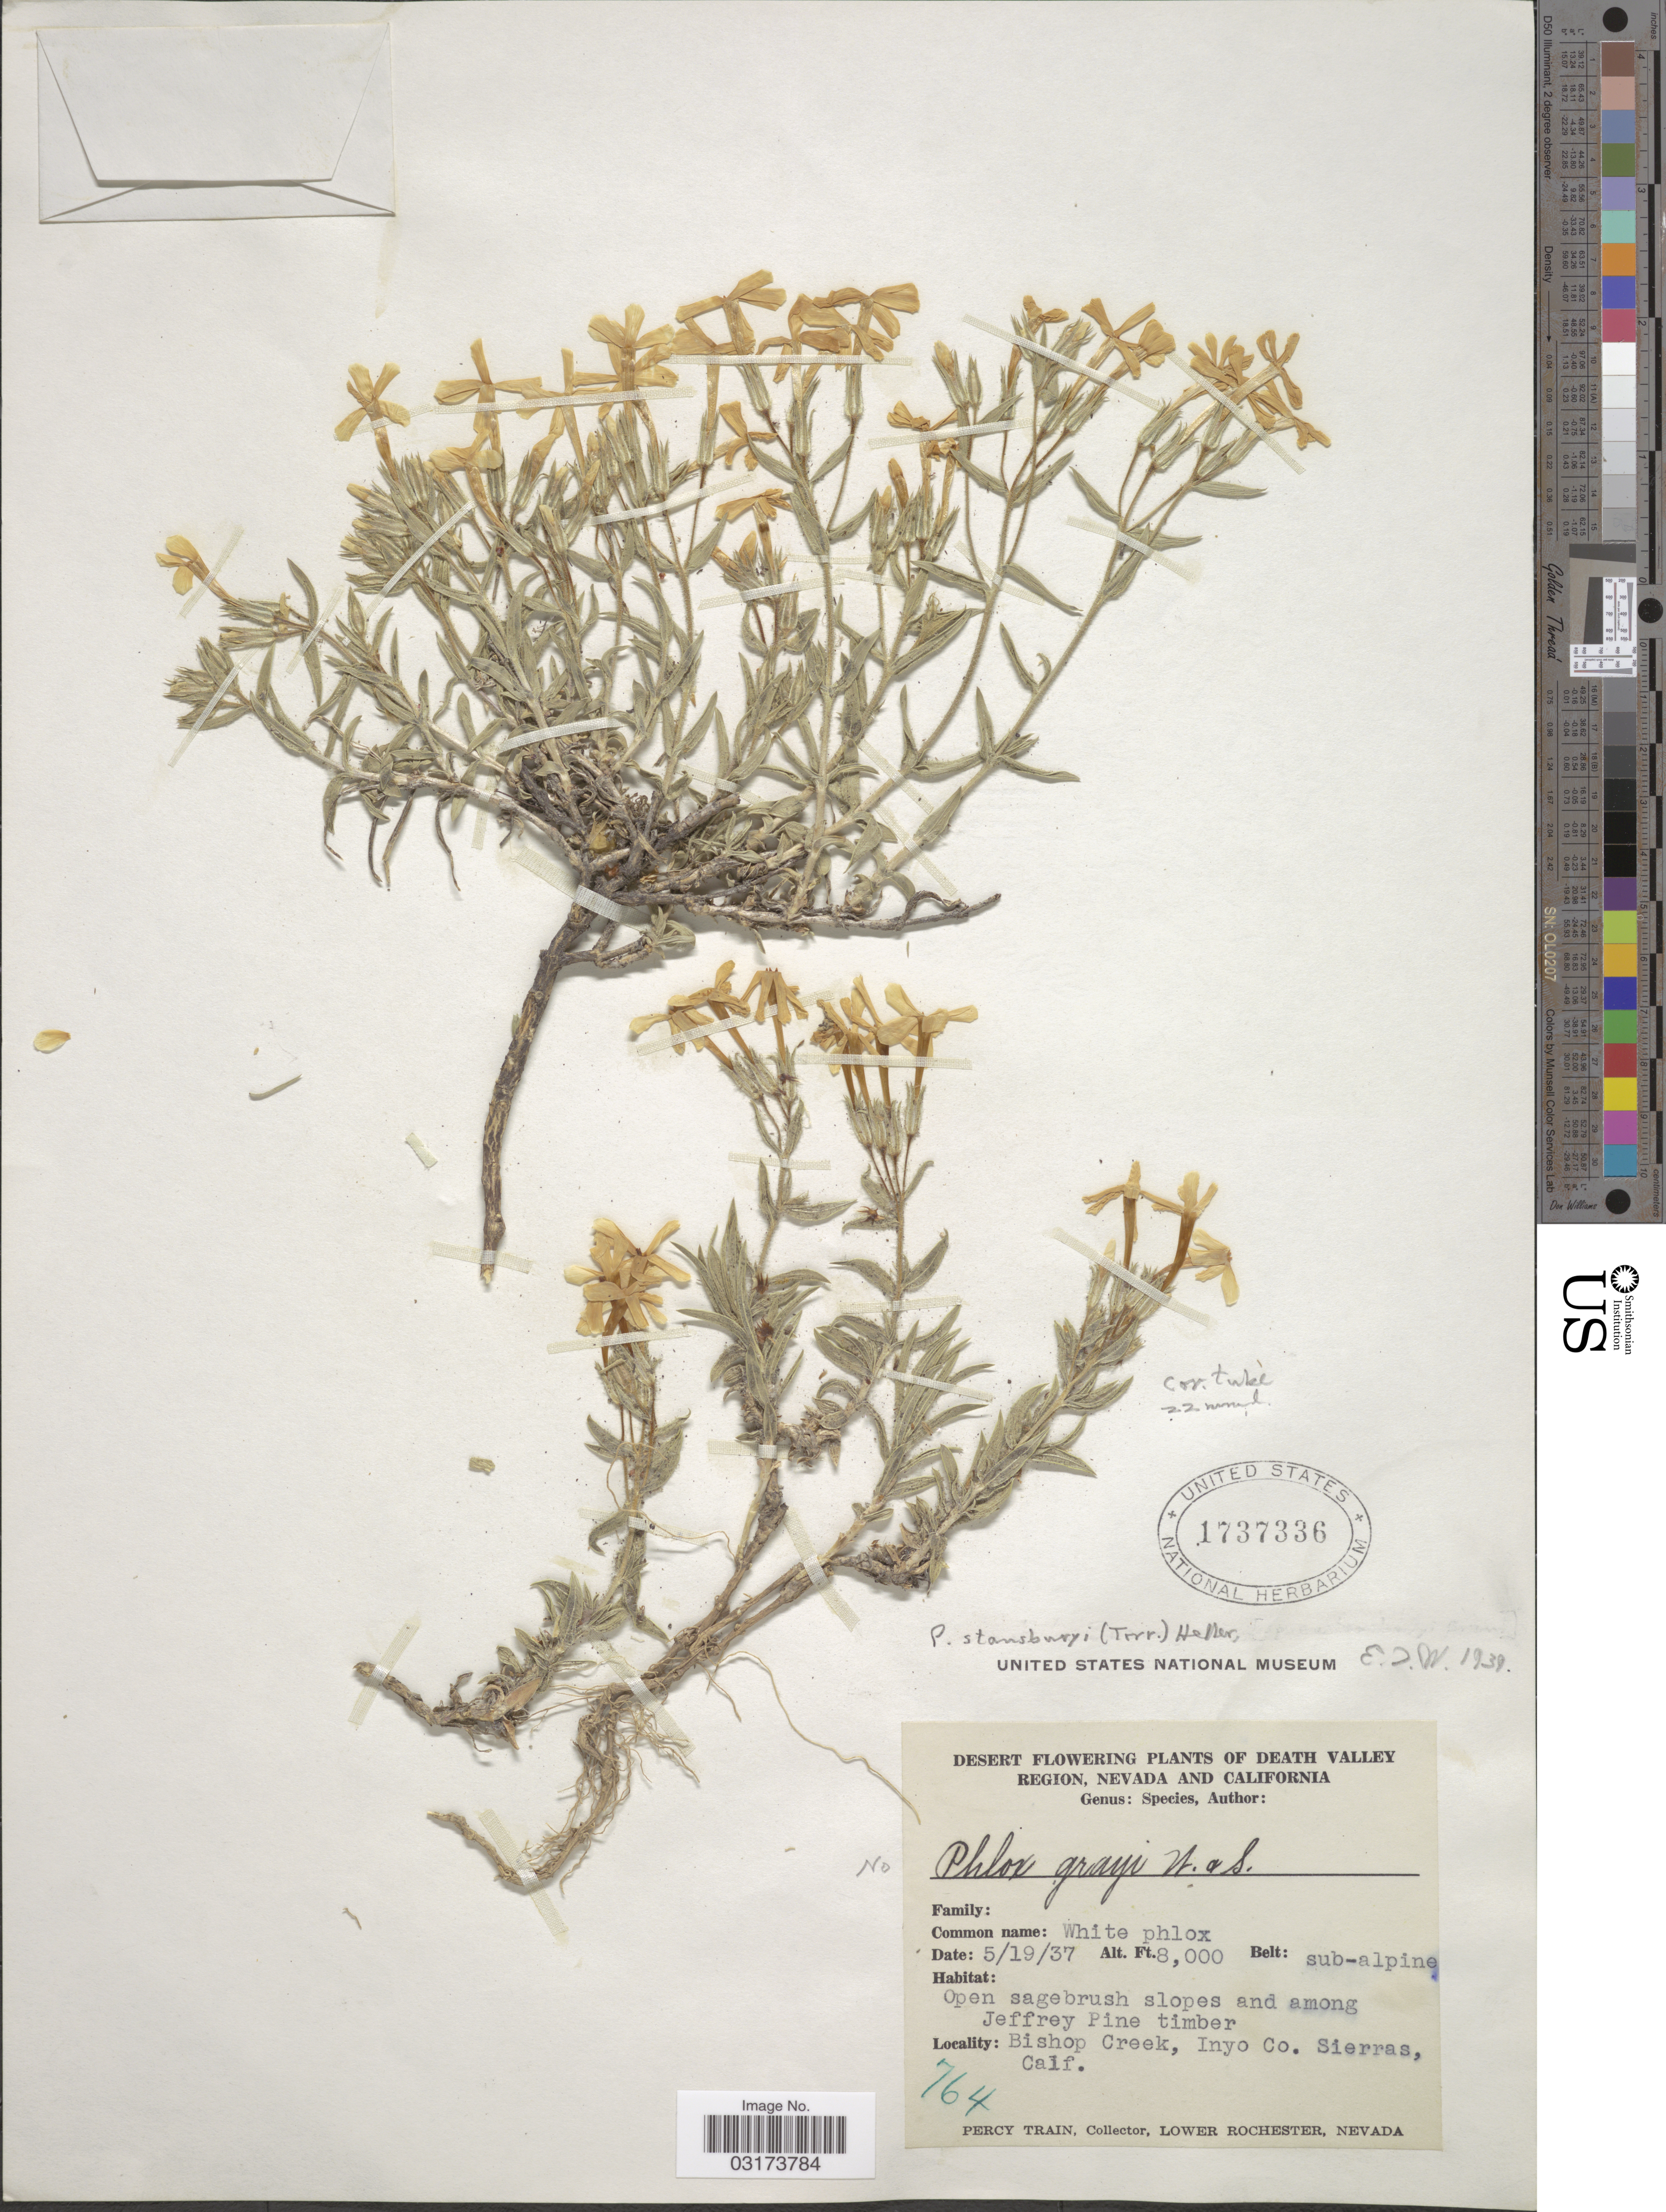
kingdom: Plantae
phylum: Tracheophyta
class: Magnoliopsida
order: Ericales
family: Polemoniaceae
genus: Phlox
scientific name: Phlox stansburyi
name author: (Torr.) A. Heller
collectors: P. Train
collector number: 764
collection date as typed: Transcribed d/m/y: 19/5/37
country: United States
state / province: California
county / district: Inyo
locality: Death Valley Region. Bishop Creek, Inyo Co. Sierras.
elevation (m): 2438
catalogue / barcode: US 1737336